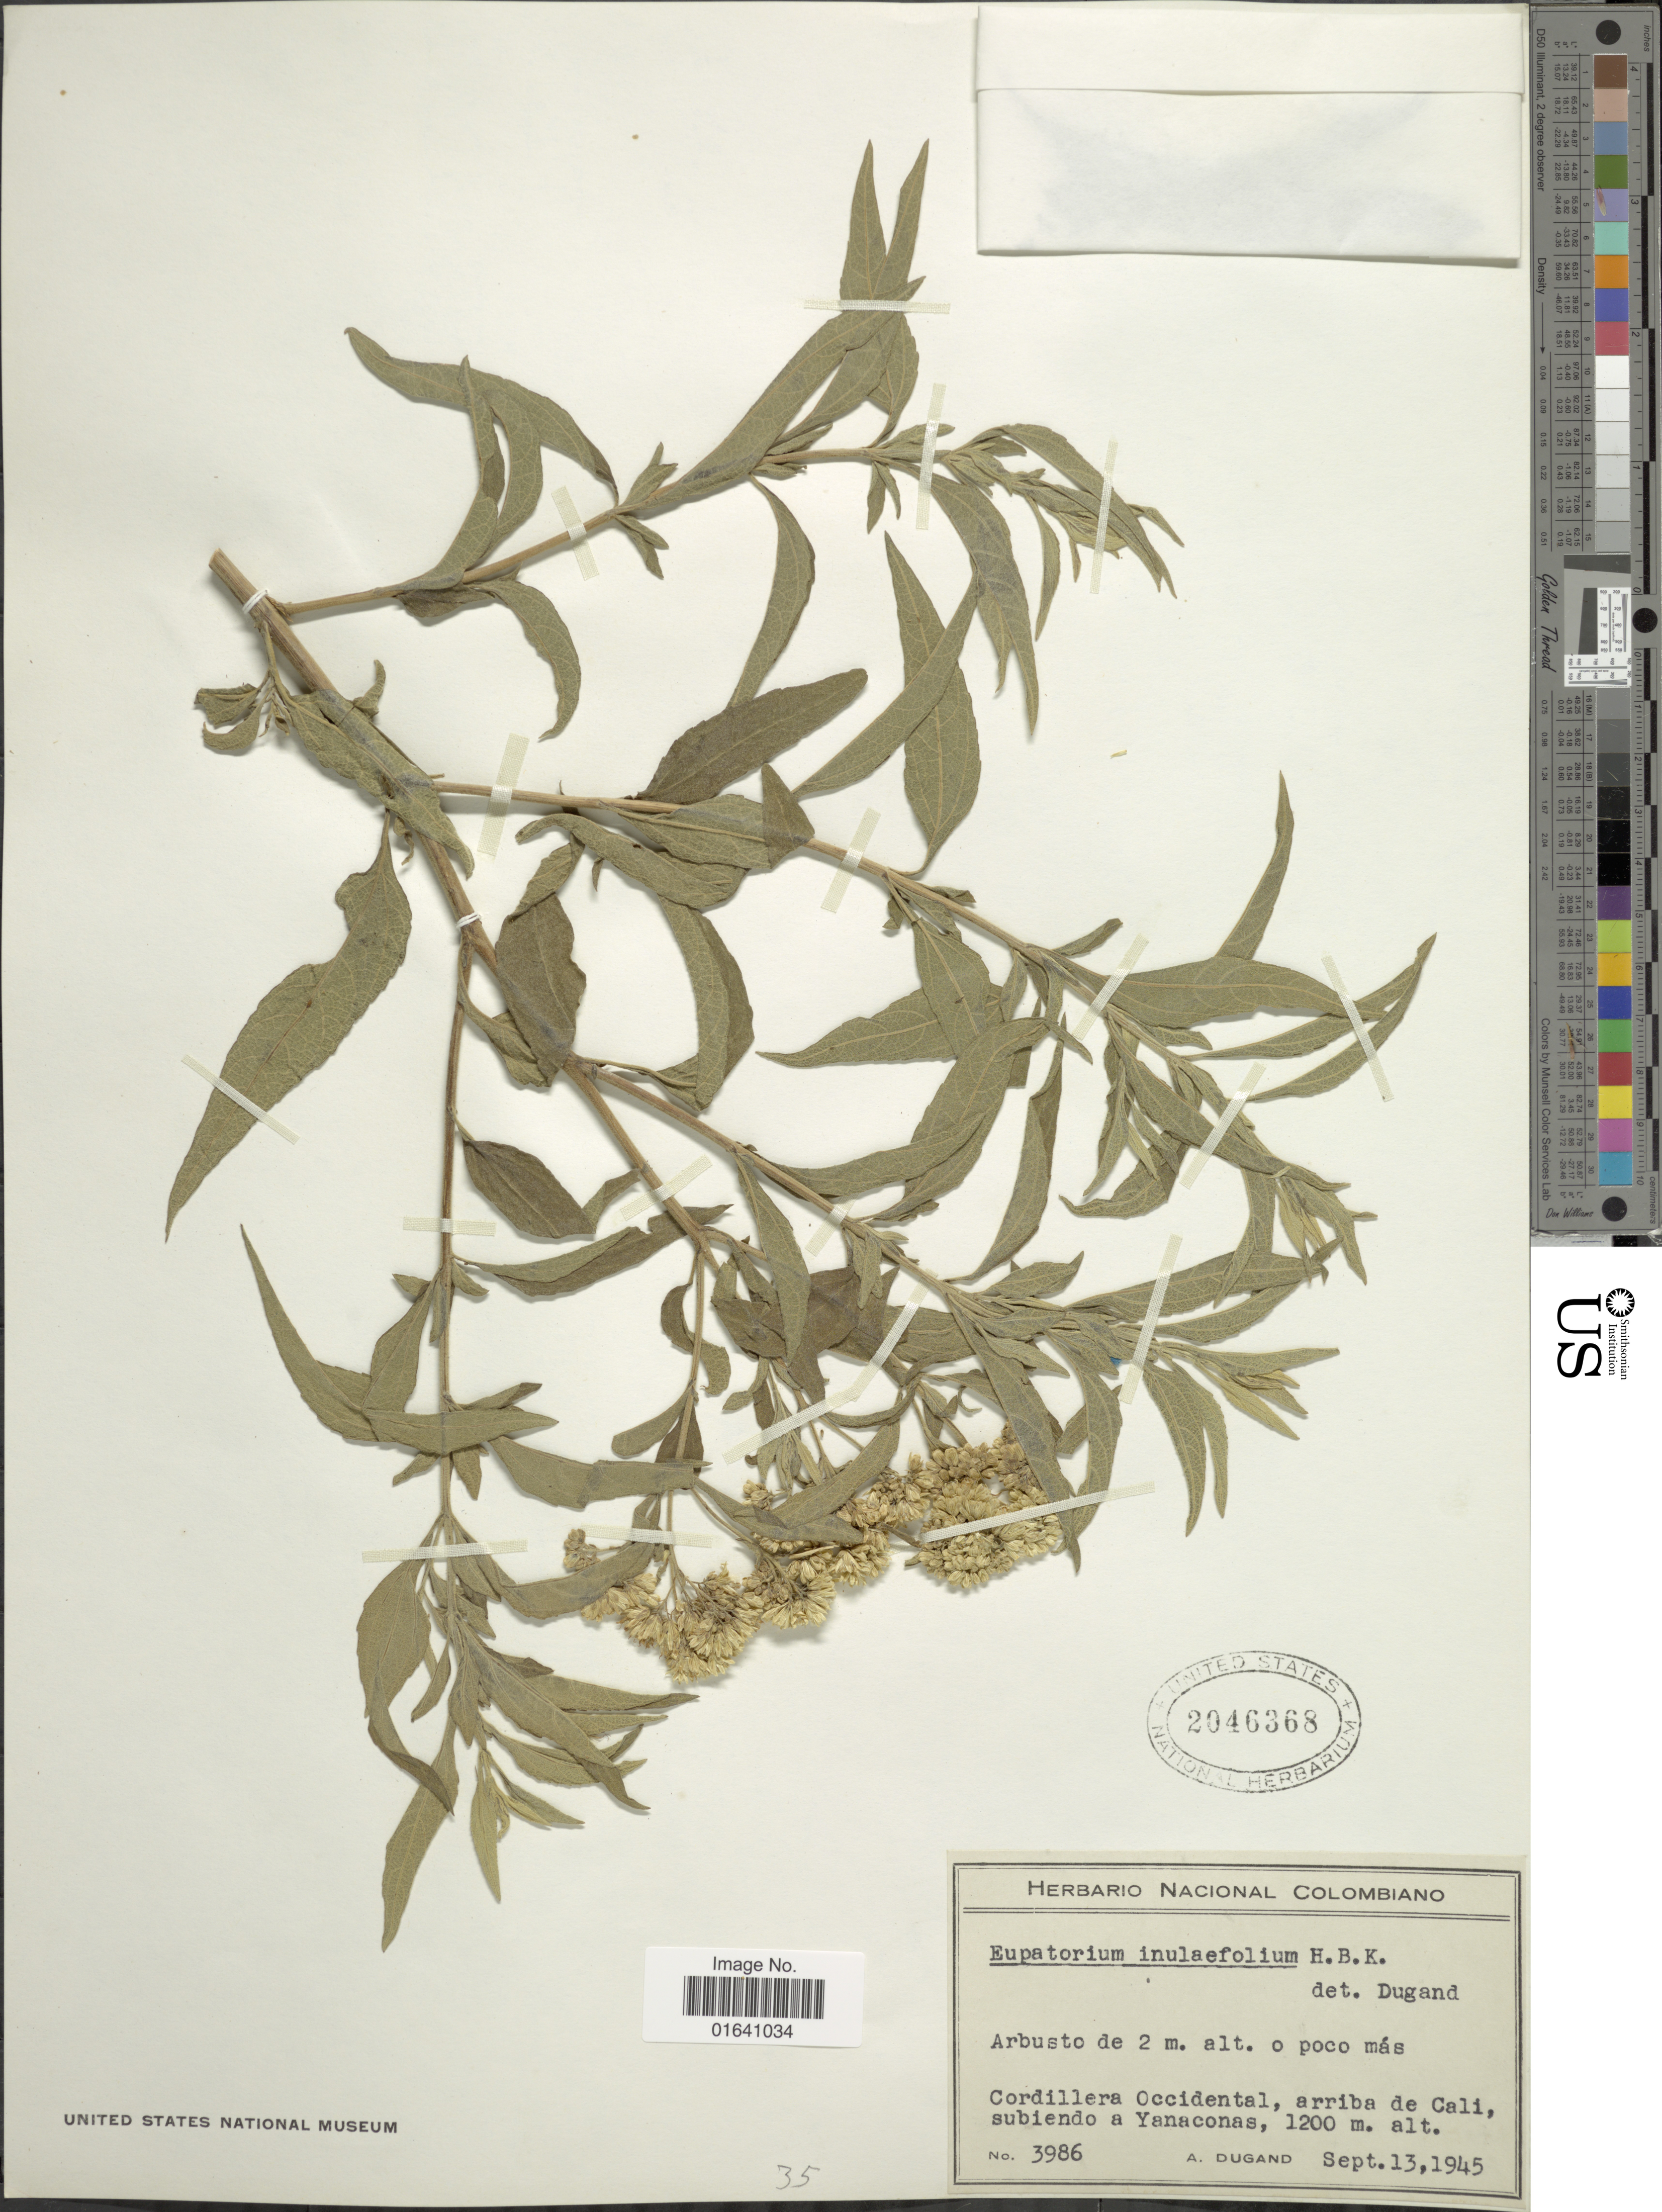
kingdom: Plantae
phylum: Tracheophyta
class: Magnoliopsida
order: Asterales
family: Asteraceae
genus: Austroeupatorium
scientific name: Austroeupatorium inulaefolium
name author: (Kunth) R.M. King & H. Rob.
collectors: A. Dugand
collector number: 3986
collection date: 1945-09-13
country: Colombia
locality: Cordillera Occidental, arriba de Cali, subiendo a Yanaconas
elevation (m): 1200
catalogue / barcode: US 2046368